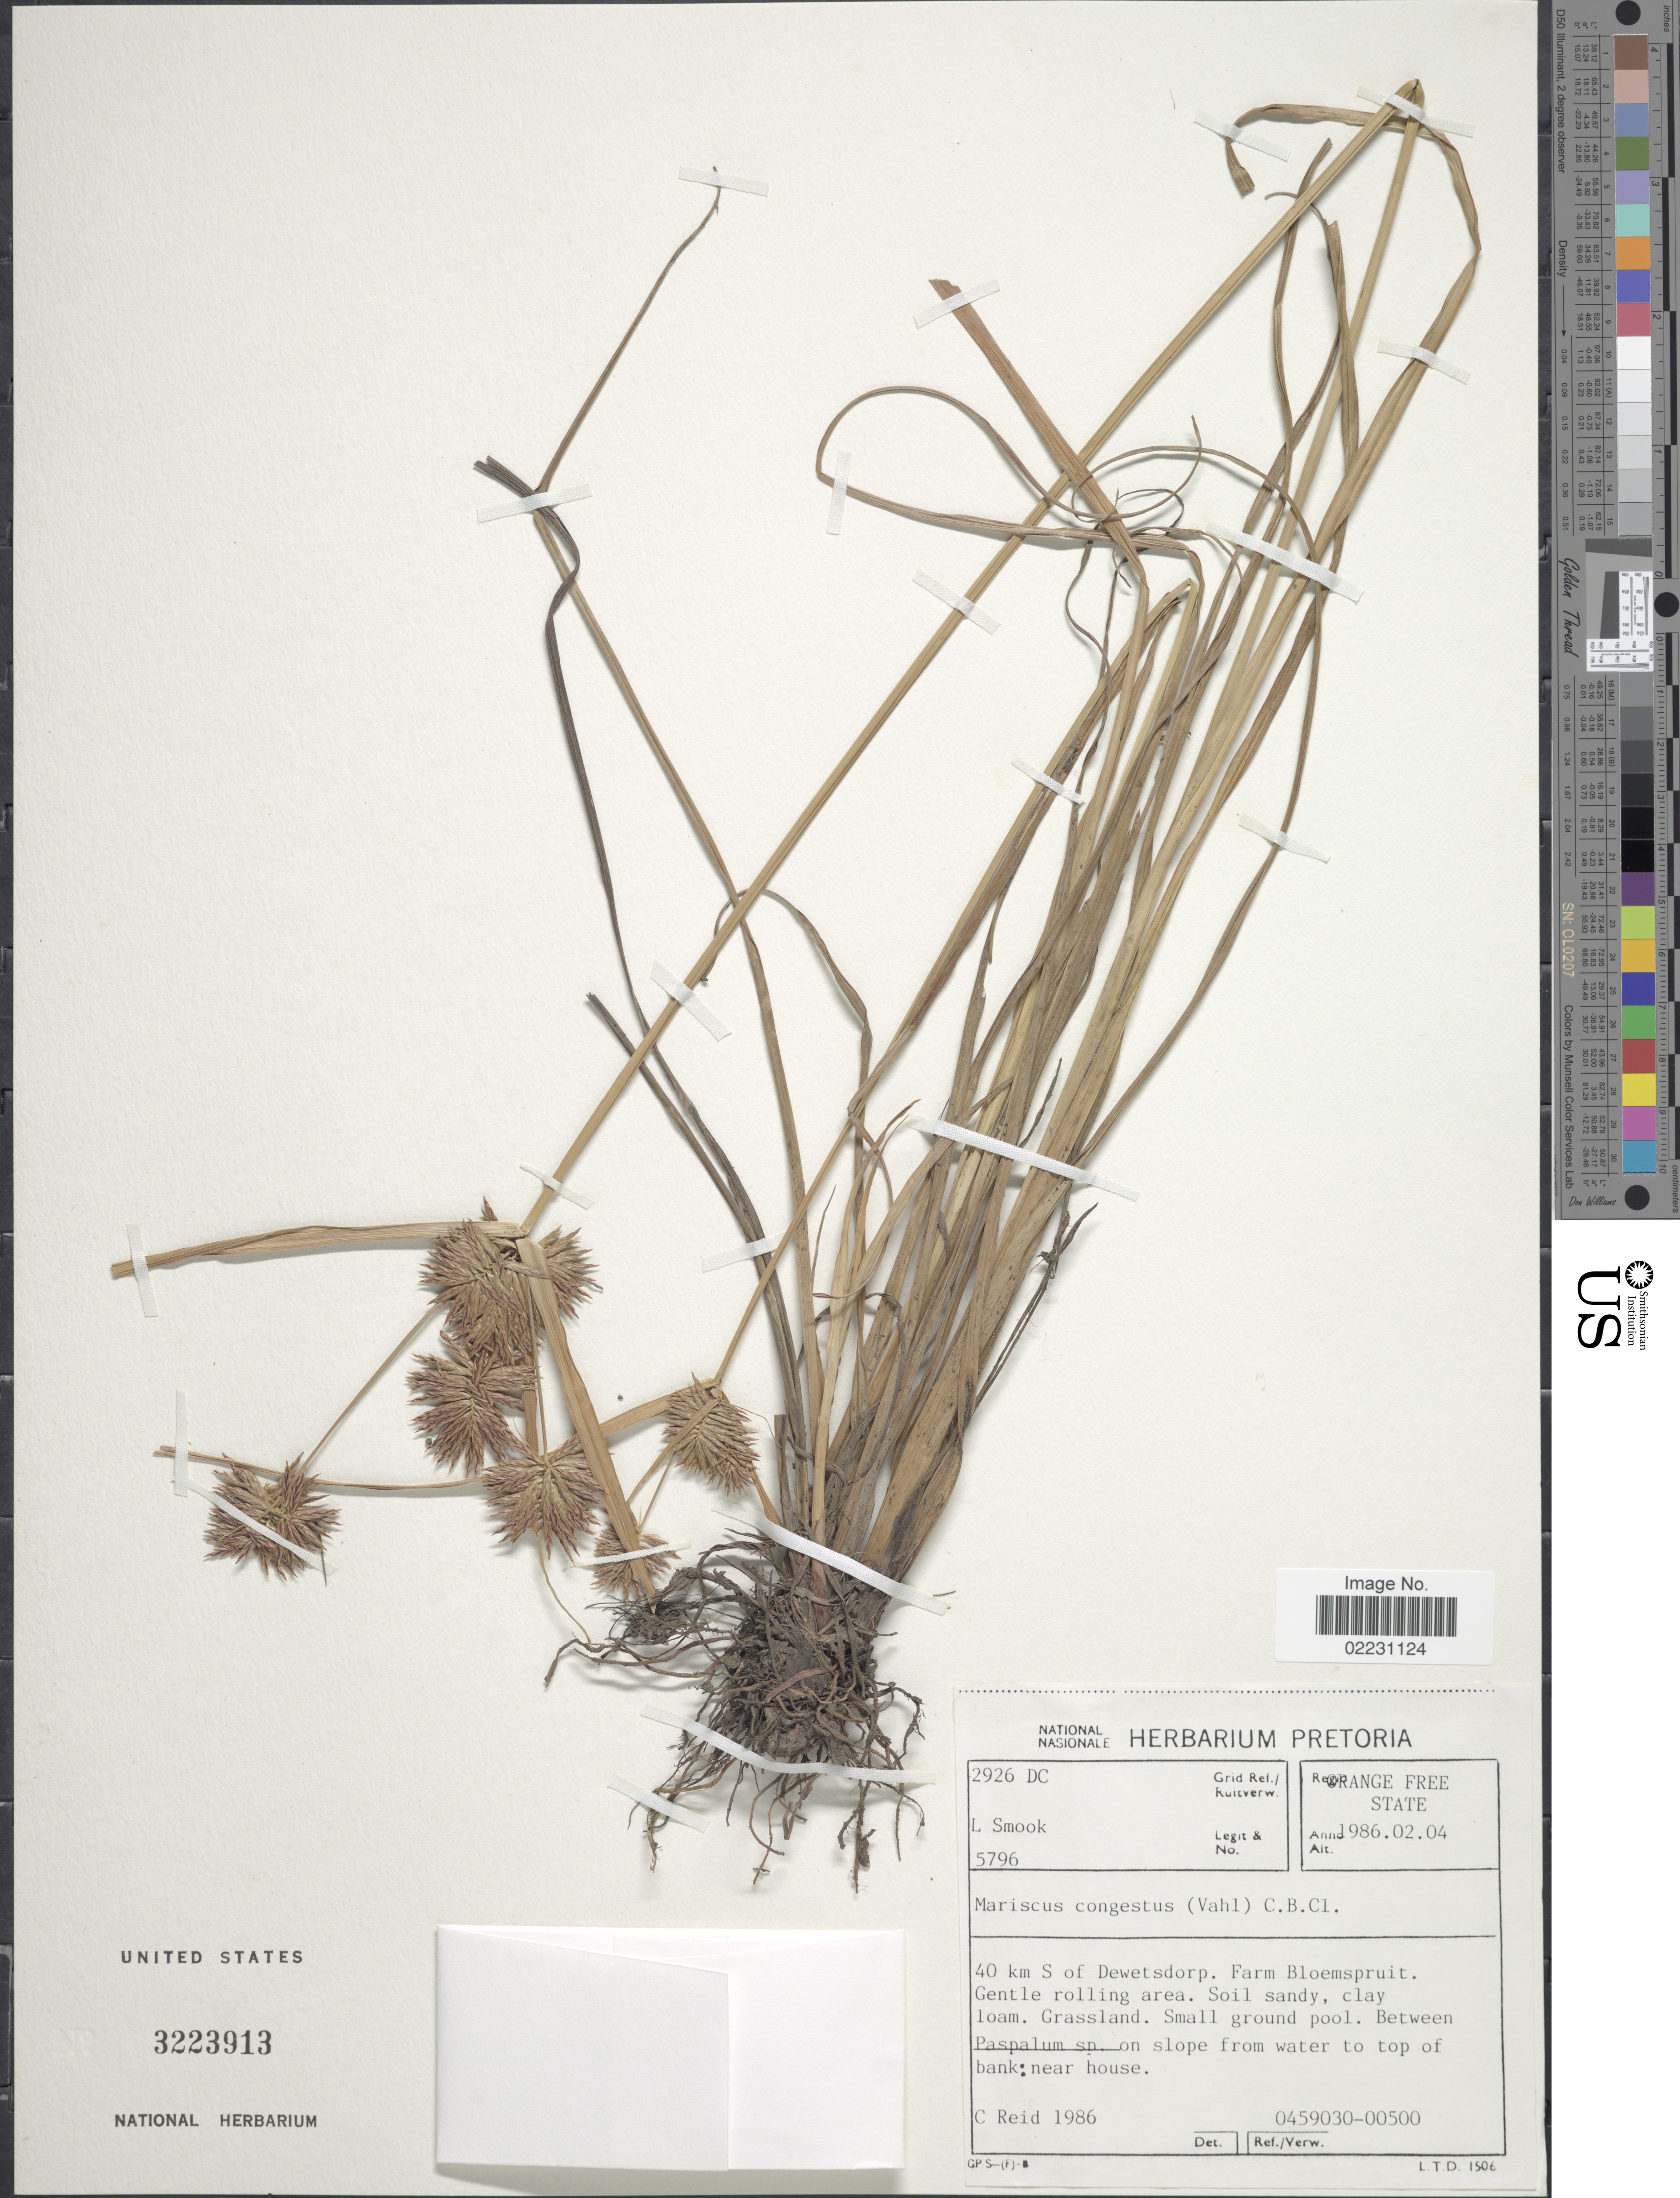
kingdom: Plantae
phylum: Tracheophyta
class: Liliopsida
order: Poales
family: Cyperaceae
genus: Cyperus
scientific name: Cyperus congestus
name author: Vahl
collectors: L. Smook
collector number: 5796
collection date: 1986-02-04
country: South Africa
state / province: Free State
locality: Regio Orange Free State, 40 km S. of Dewetsdorp. Farm Bloemspruit Gentle rolling area. Between Paspa;um sp. on slope from water to top of bank: near house. 2926DC Grid REf./Ruitverw.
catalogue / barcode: US 3223913